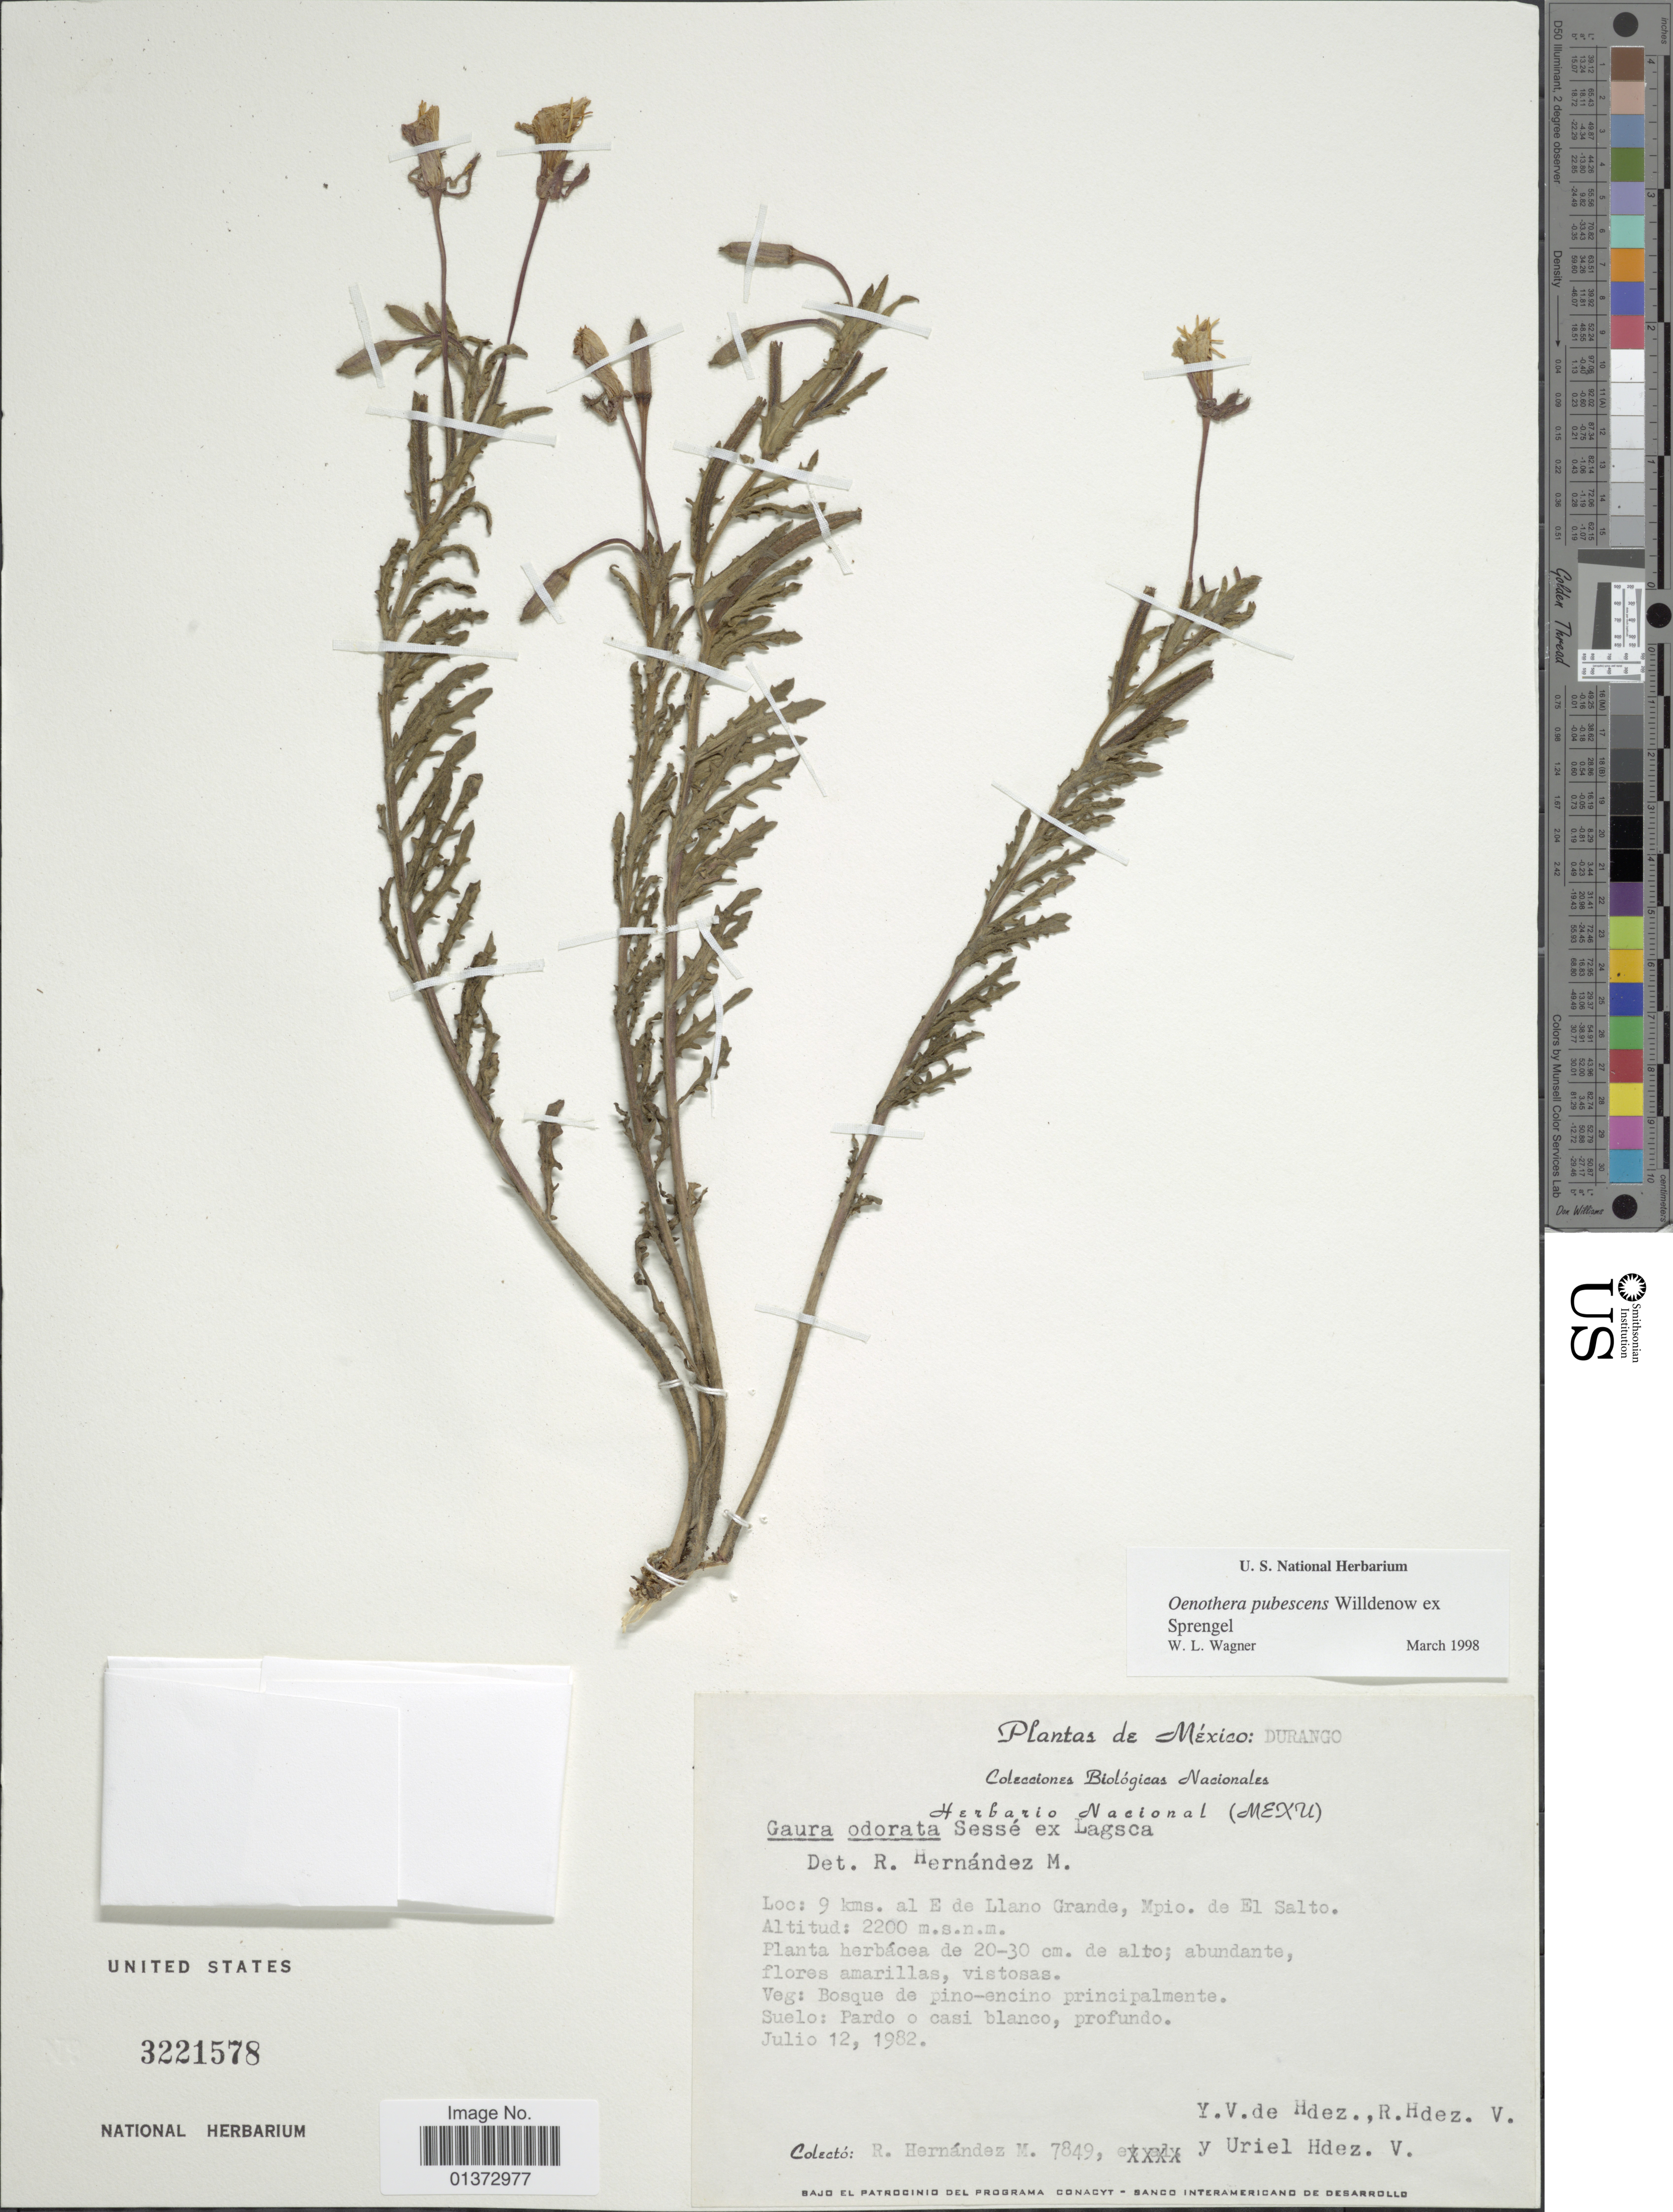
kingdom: Plantae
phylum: Tracheophyta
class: Magnoliopsida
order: Myrtales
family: Onagraceae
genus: Oenothera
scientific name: Oenothera pubescens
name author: Willd. ex Spreng.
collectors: R. Hernández M., Y. V. De Hdez, Y. V. De Hdez & Y. V. De Hdez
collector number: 7849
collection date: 1982-07-12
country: Mexico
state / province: Durango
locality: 9 kms. al E de Llano Grande, Mpio. de El Salto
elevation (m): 2200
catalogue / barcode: US 3221578